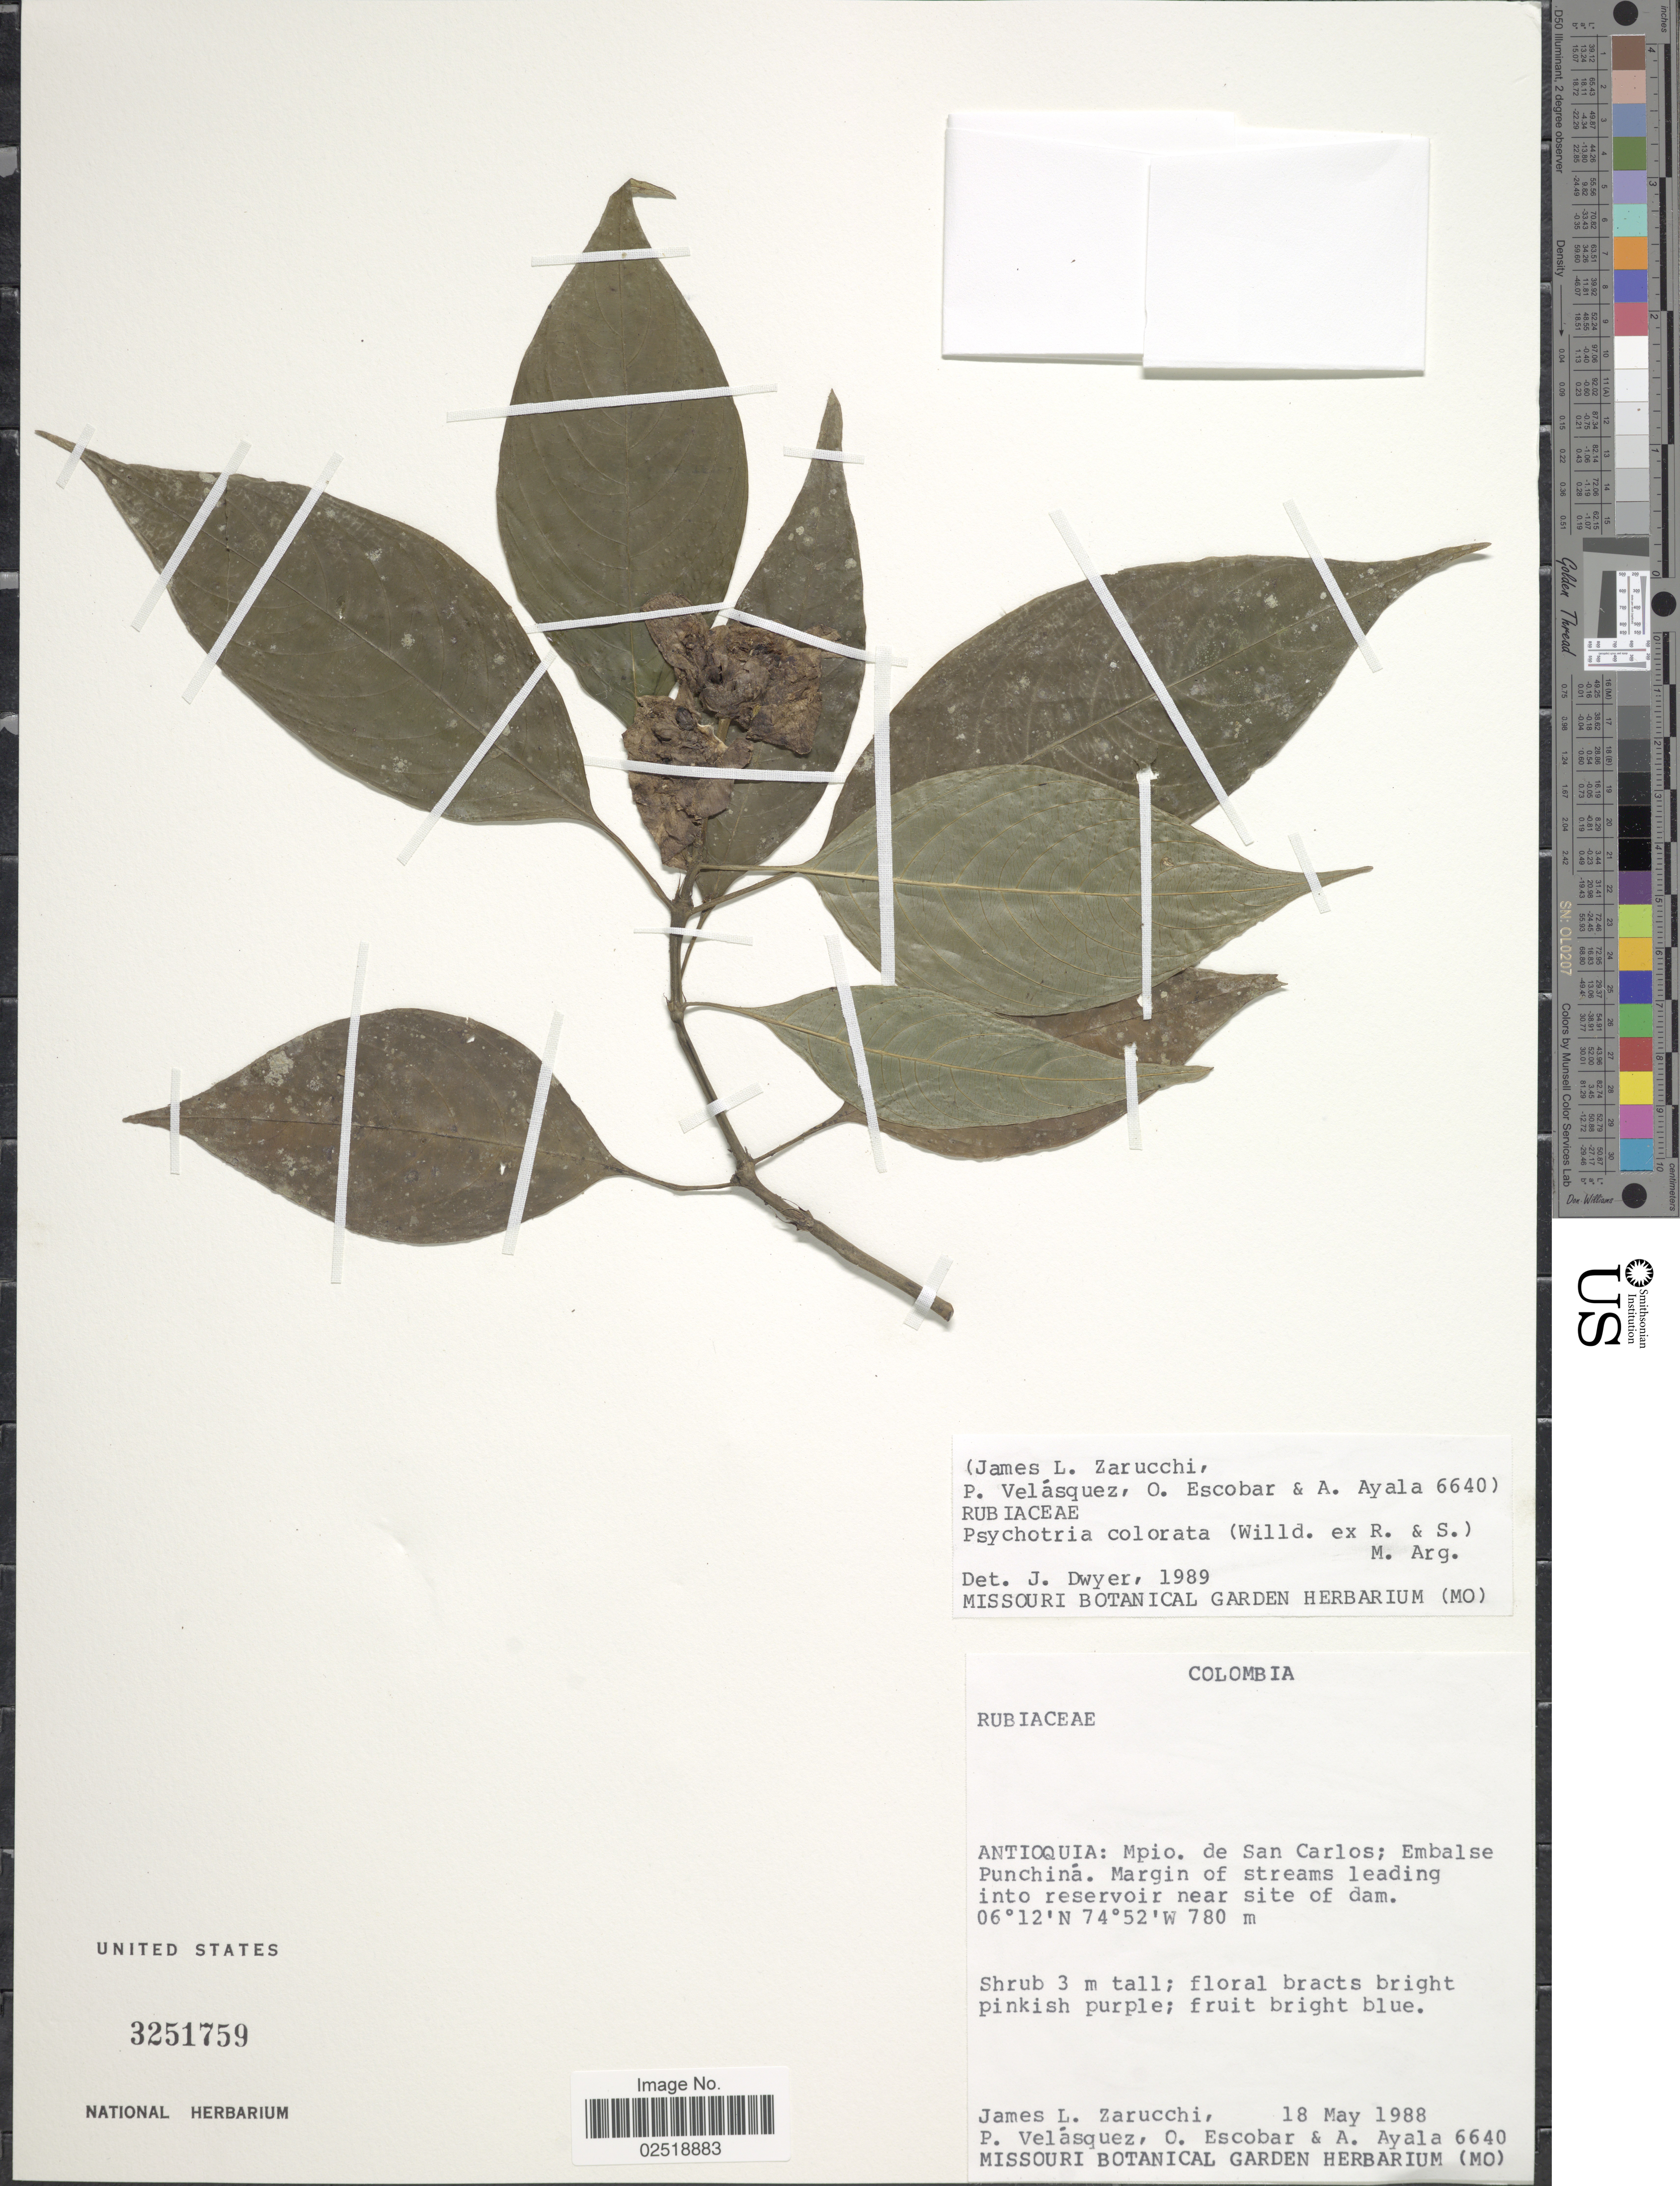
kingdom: Plantae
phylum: Tracheophyta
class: Magnoliopsida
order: Gentianales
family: Rubiaceae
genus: Psychotria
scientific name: Psychotria colorata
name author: (Willd. ex Roem. & Schult.) Müll. Arg.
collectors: J. L. Zarucchi, P. Velasquez, O. Escobar & A. Ayala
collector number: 6640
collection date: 1988-05-18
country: Colombia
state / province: Antioquia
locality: Mpio de San Carlos; Embalse Punchiná. Margin of streams leading into reservoir near site of dam.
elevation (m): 780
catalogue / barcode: US 3251759